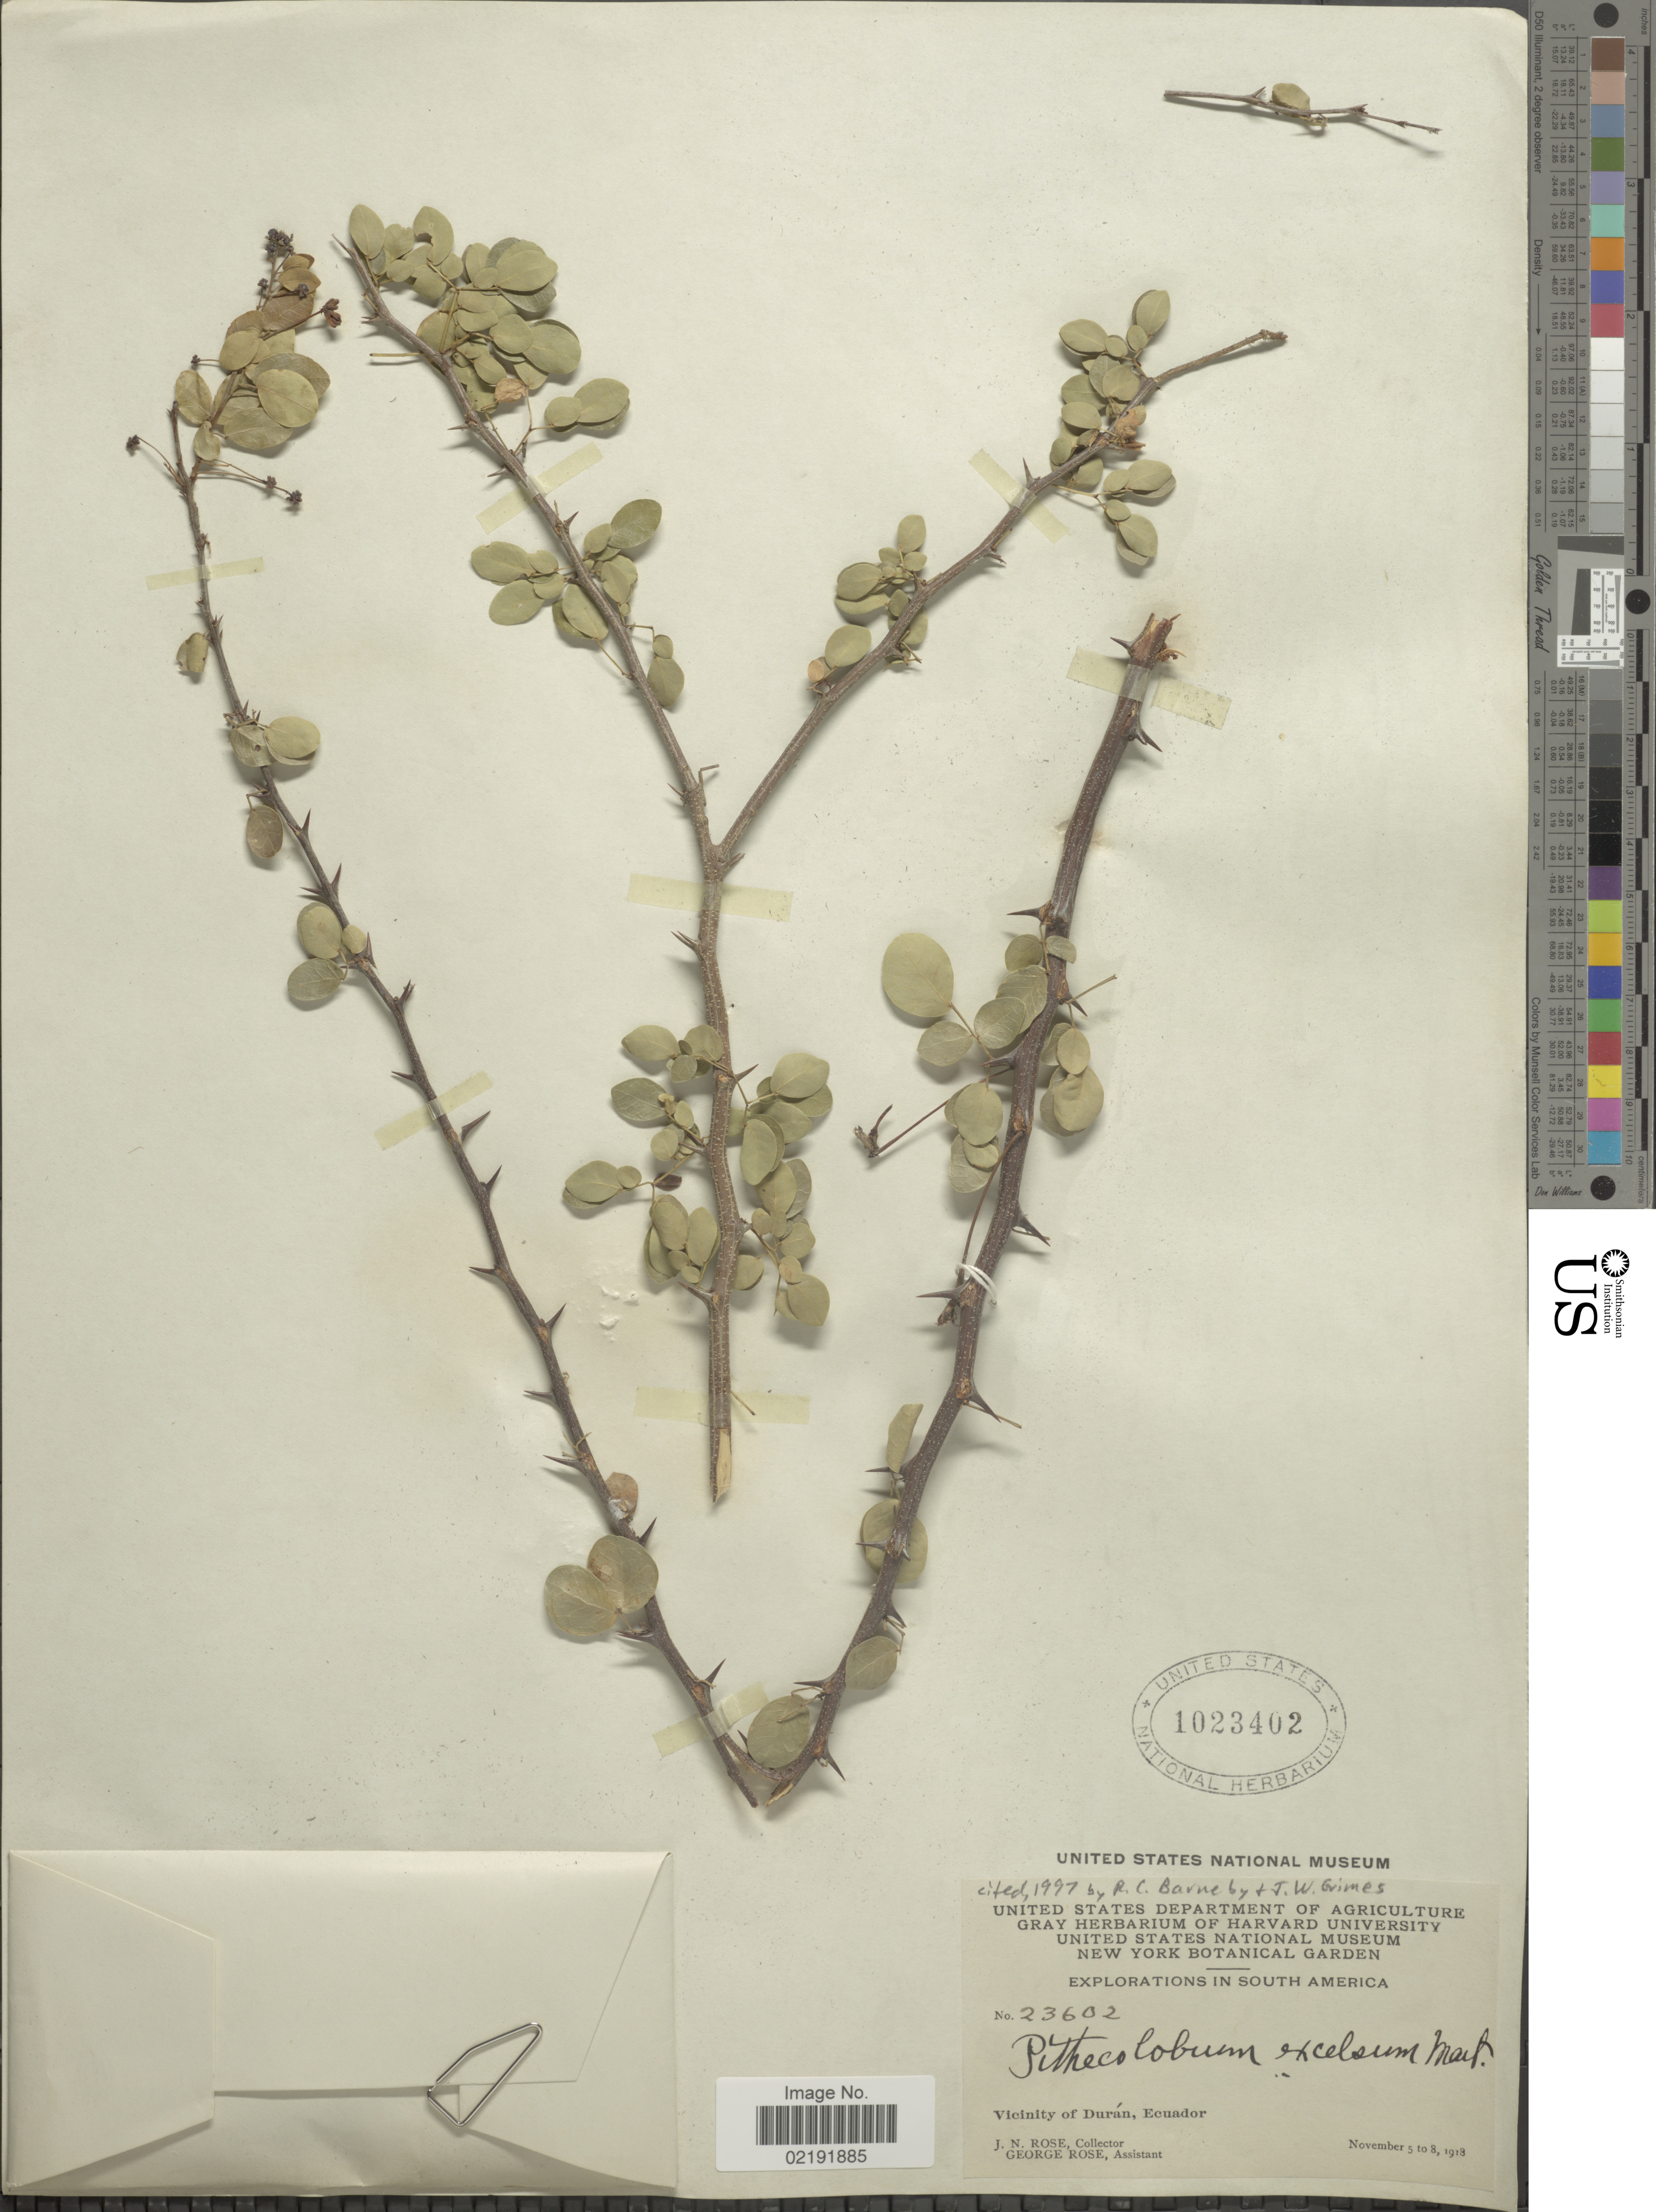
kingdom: Plantae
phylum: Tracheophyta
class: Magnoliopsida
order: Fabales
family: Fabaceae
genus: Pithecellobium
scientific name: Pithecellobium excelsum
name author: (Kunth) Mart.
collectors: J. N. Rose & G. Rose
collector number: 23602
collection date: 1918-11-05/1918-11-08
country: Ecuador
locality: Vicinity of Durán, Ecuador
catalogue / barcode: US 1023402